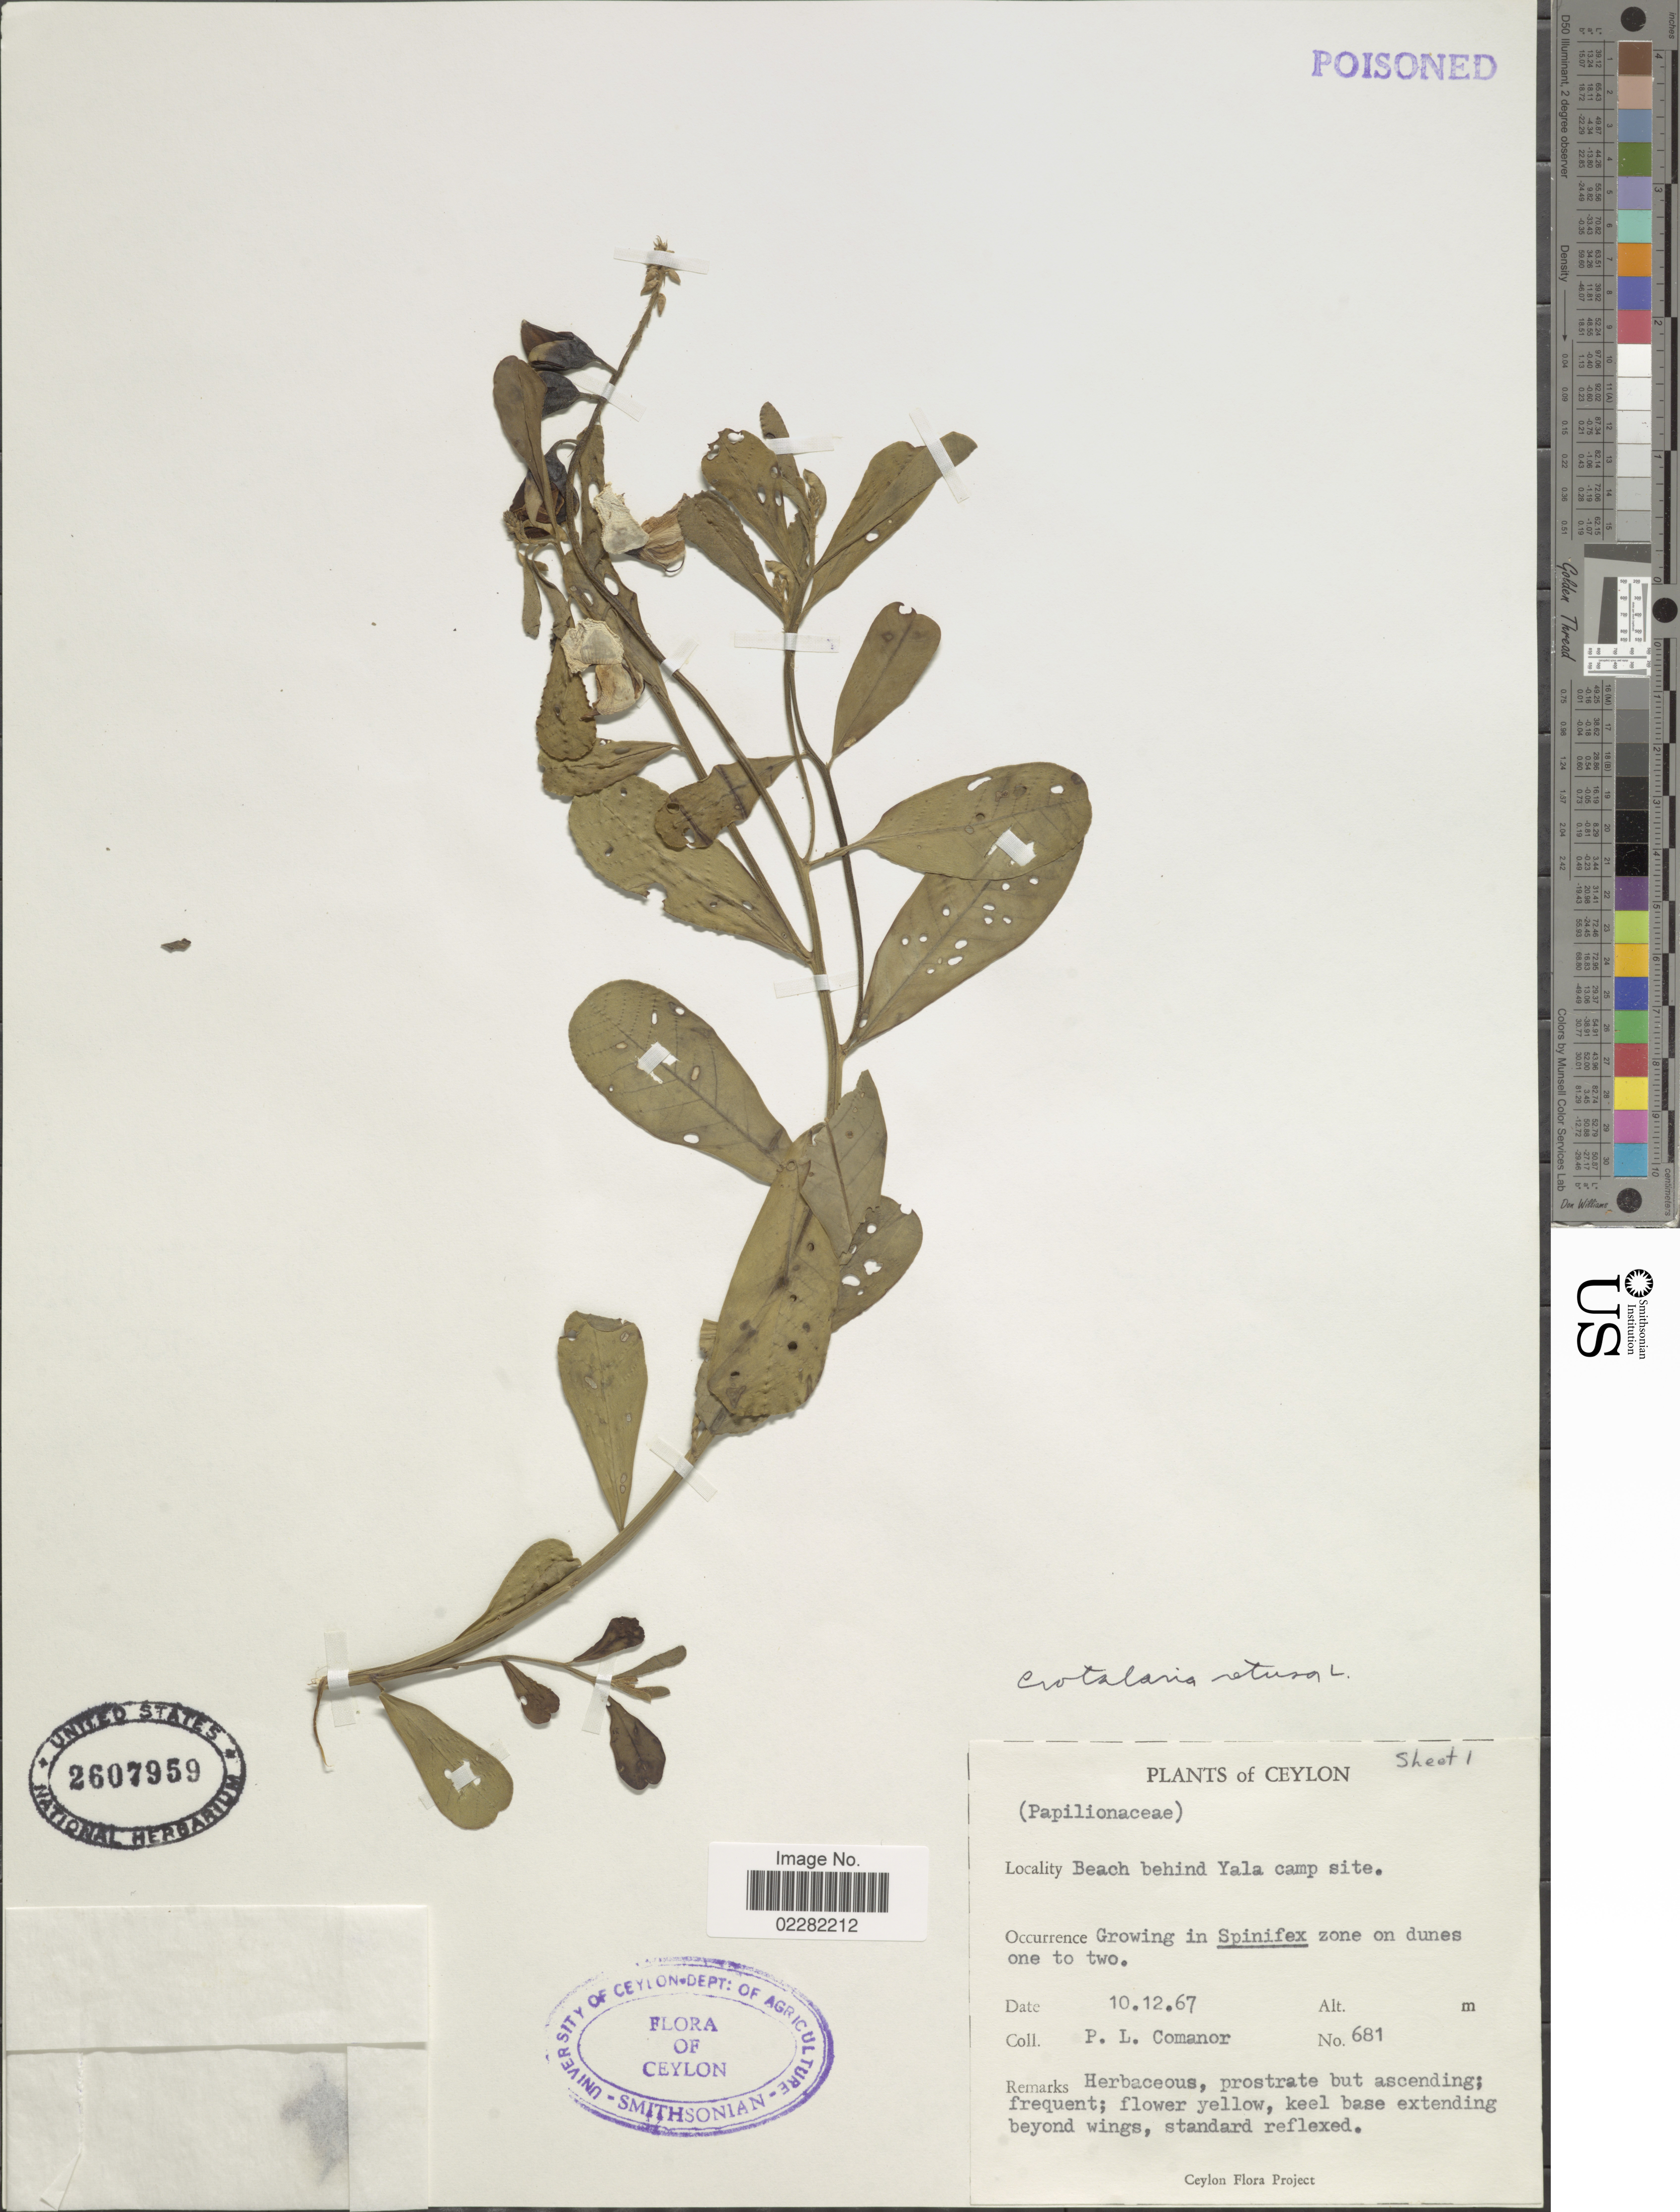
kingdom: Plantae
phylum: Tracheophyta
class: Magnoliopsida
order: Fabales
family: Fabaceae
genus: Crotalaria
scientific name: Crotalaria retusa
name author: L.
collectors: P. Comanor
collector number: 681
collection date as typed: Transcribed d/m/y: 10/12/67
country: Sri Lanka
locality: Ceylon, Beach behind Yala camp site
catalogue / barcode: US 2607959